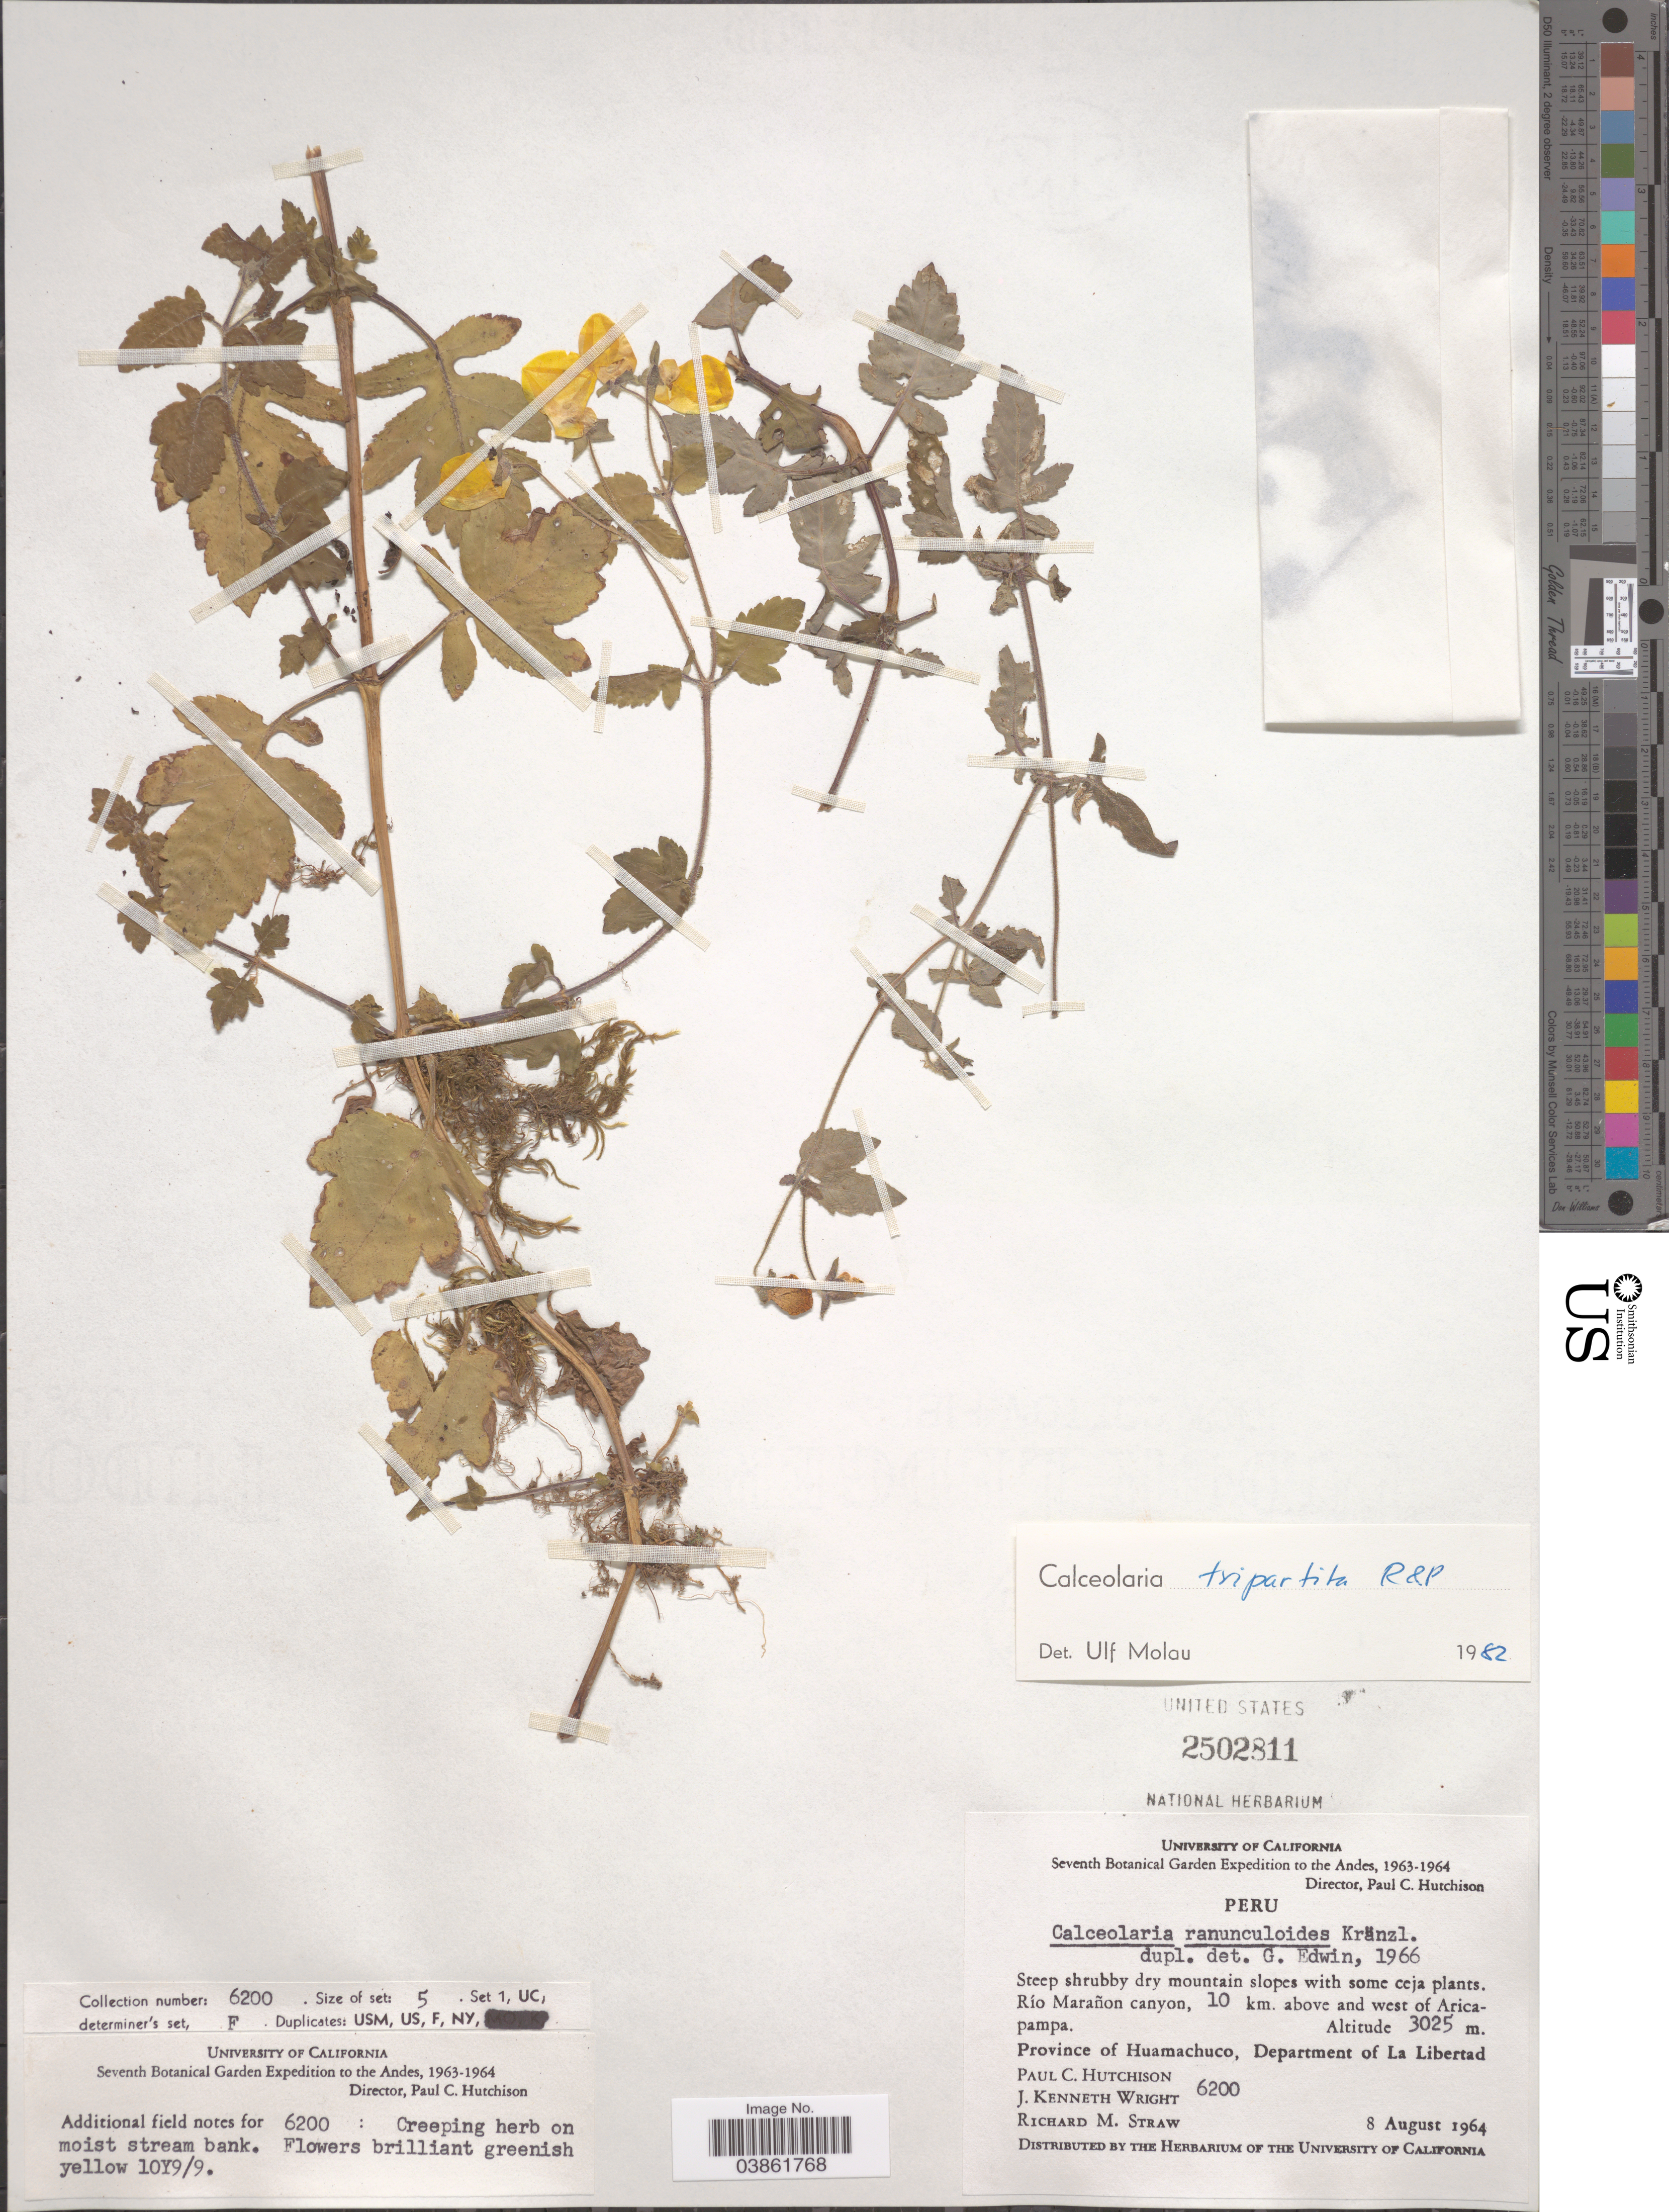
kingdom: Plantae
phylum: Tracheophyta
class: Magnoliopsida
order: Lamiales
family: Calceolariaceae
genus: Calceolaria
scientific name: Calceolaria tripartita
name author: Ruiz & Pav.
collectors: P. C. Hutchison, J. K. Wright & R. M. Straw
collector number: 6200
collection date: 1964-08-08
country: Peru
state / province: La Libertad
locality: The Andes. Río Marañon canyon, 10 km. above and west of Aricapampa. Province of Huamachuco, Department of La Libertad.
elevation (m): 3025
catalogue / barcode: US 2502811